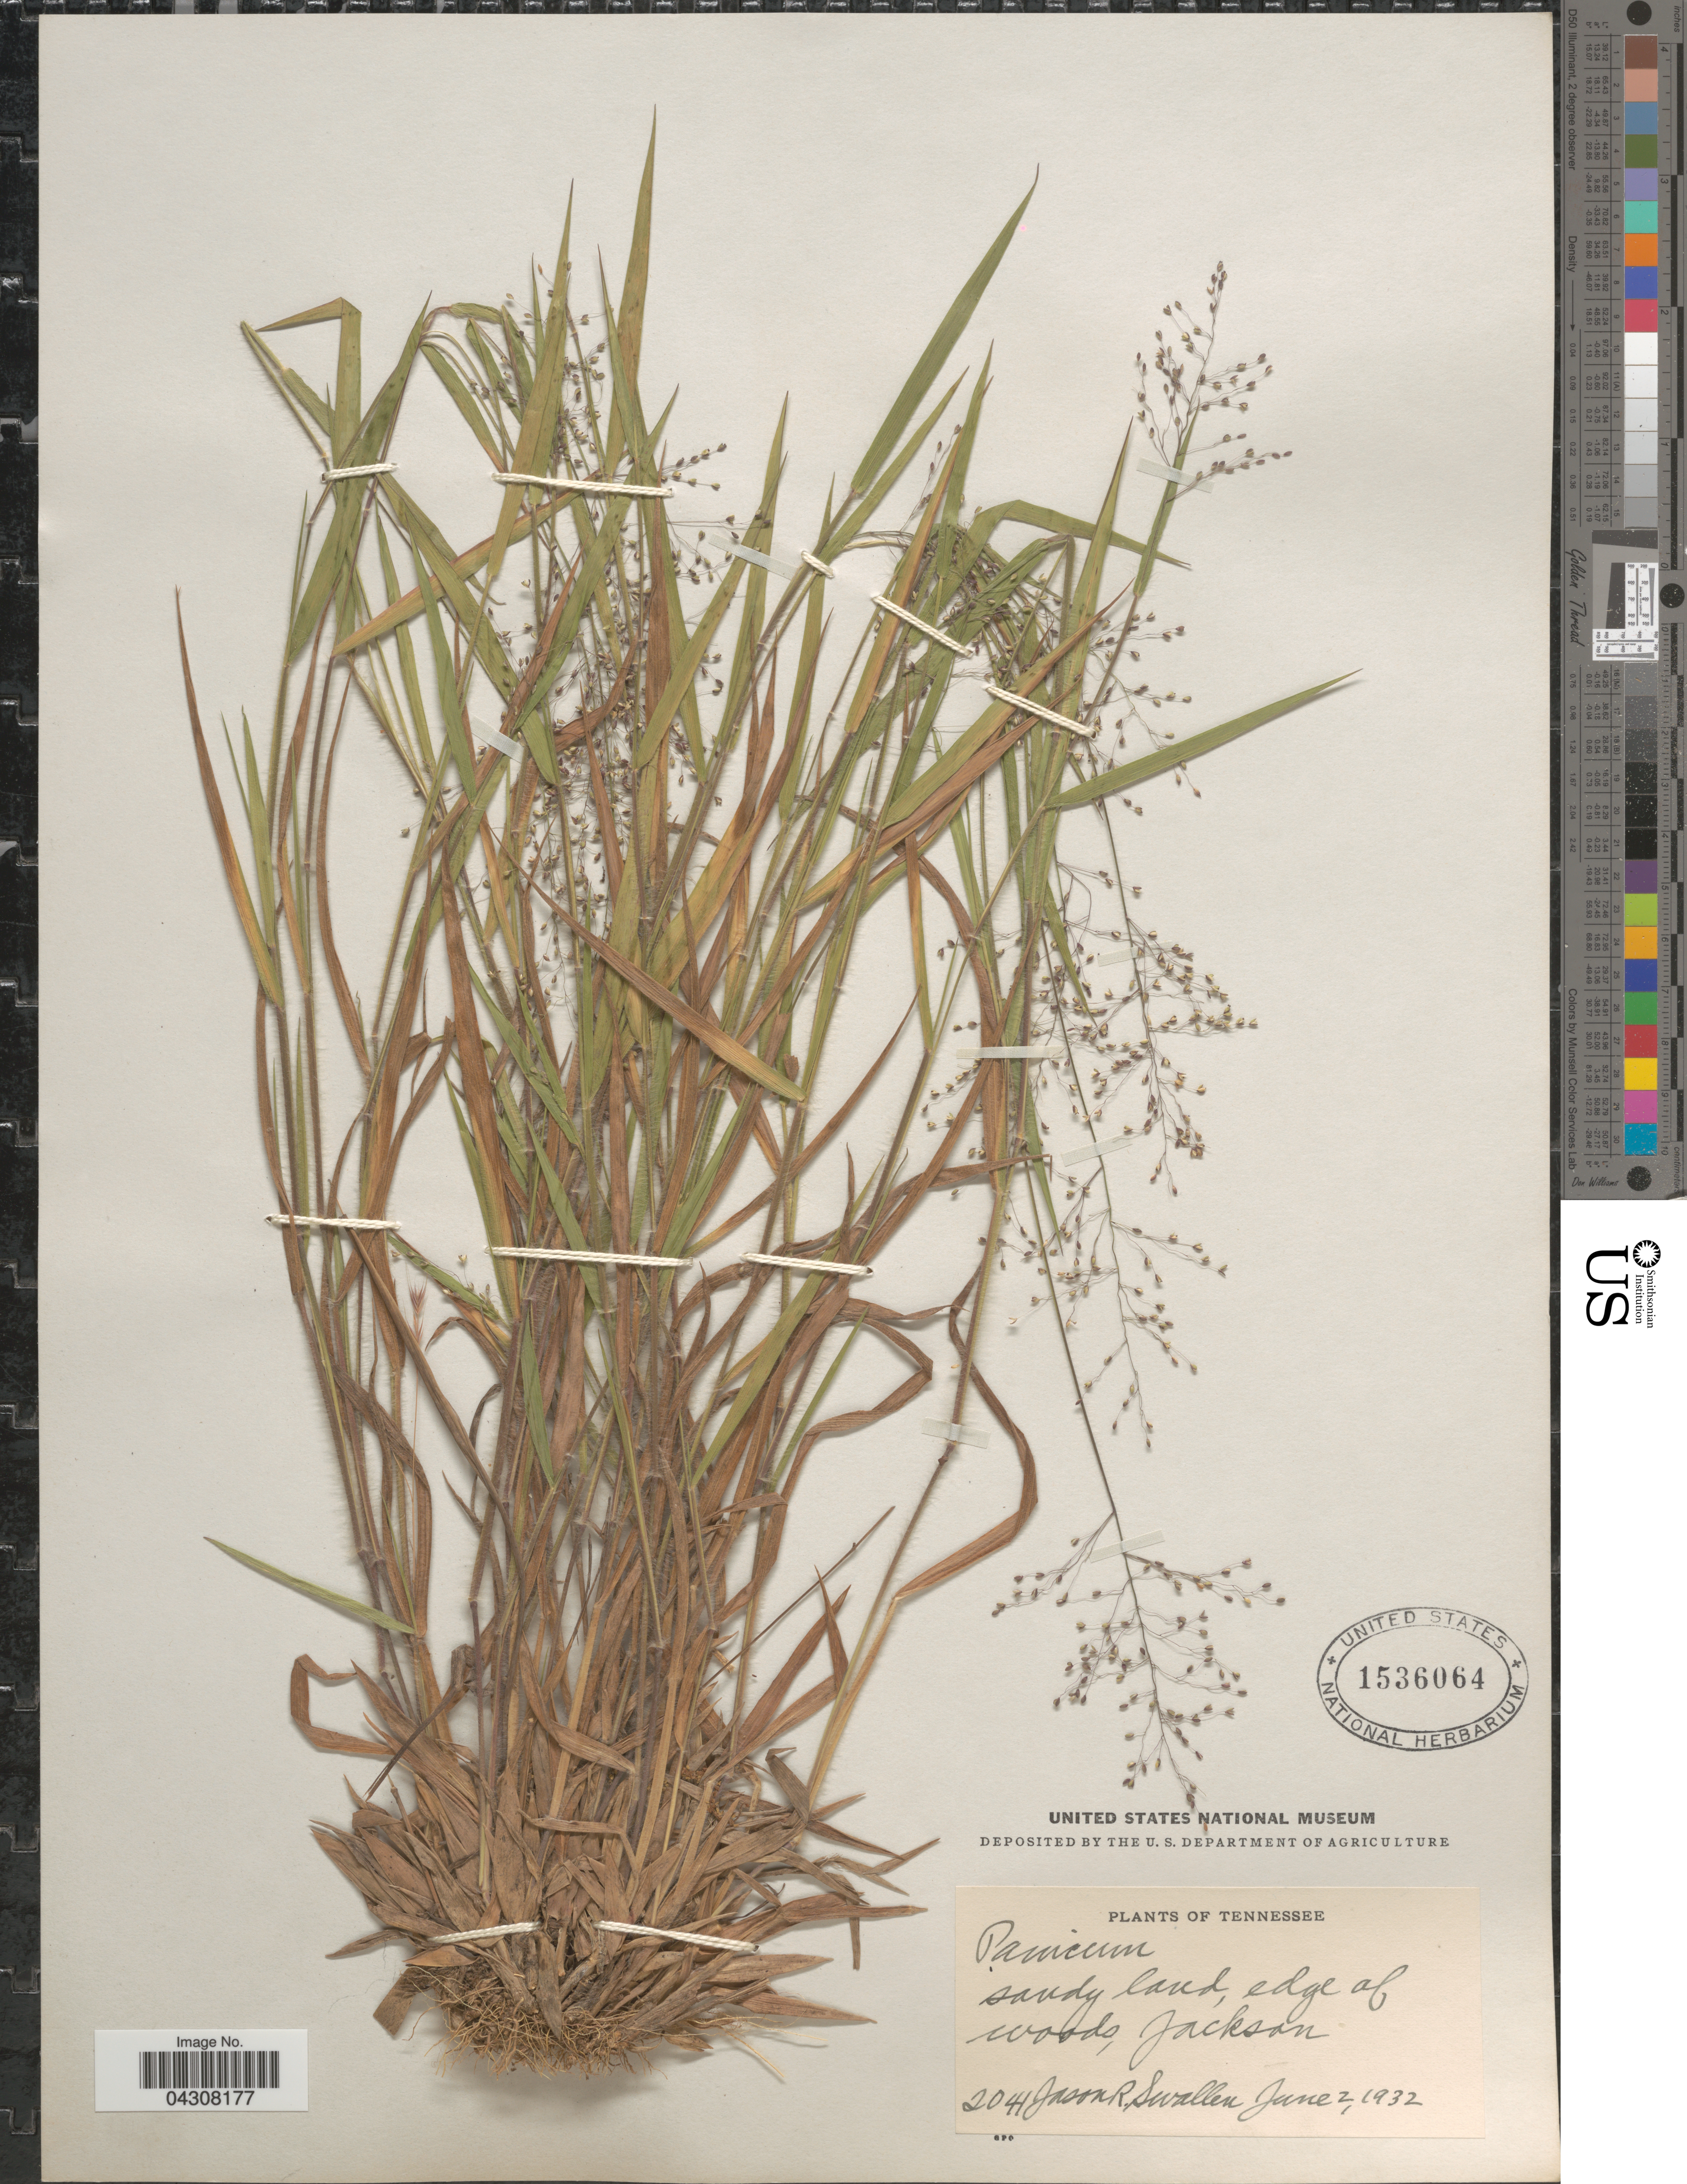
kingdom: Plantae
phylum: Tracheophyta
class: Liliopsida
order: Poales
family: Poaceae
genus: Dichanthelium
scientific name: Dichanthelium acuminatum var. acuminatum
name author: (Sw.) Gould & C.A. Clark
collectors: J. R. Swallen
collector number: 2041*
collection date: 1932-06-02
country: United States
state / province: Tennessee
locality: Sandy land, edge of woods, Jackson.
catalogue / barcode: US 1536064